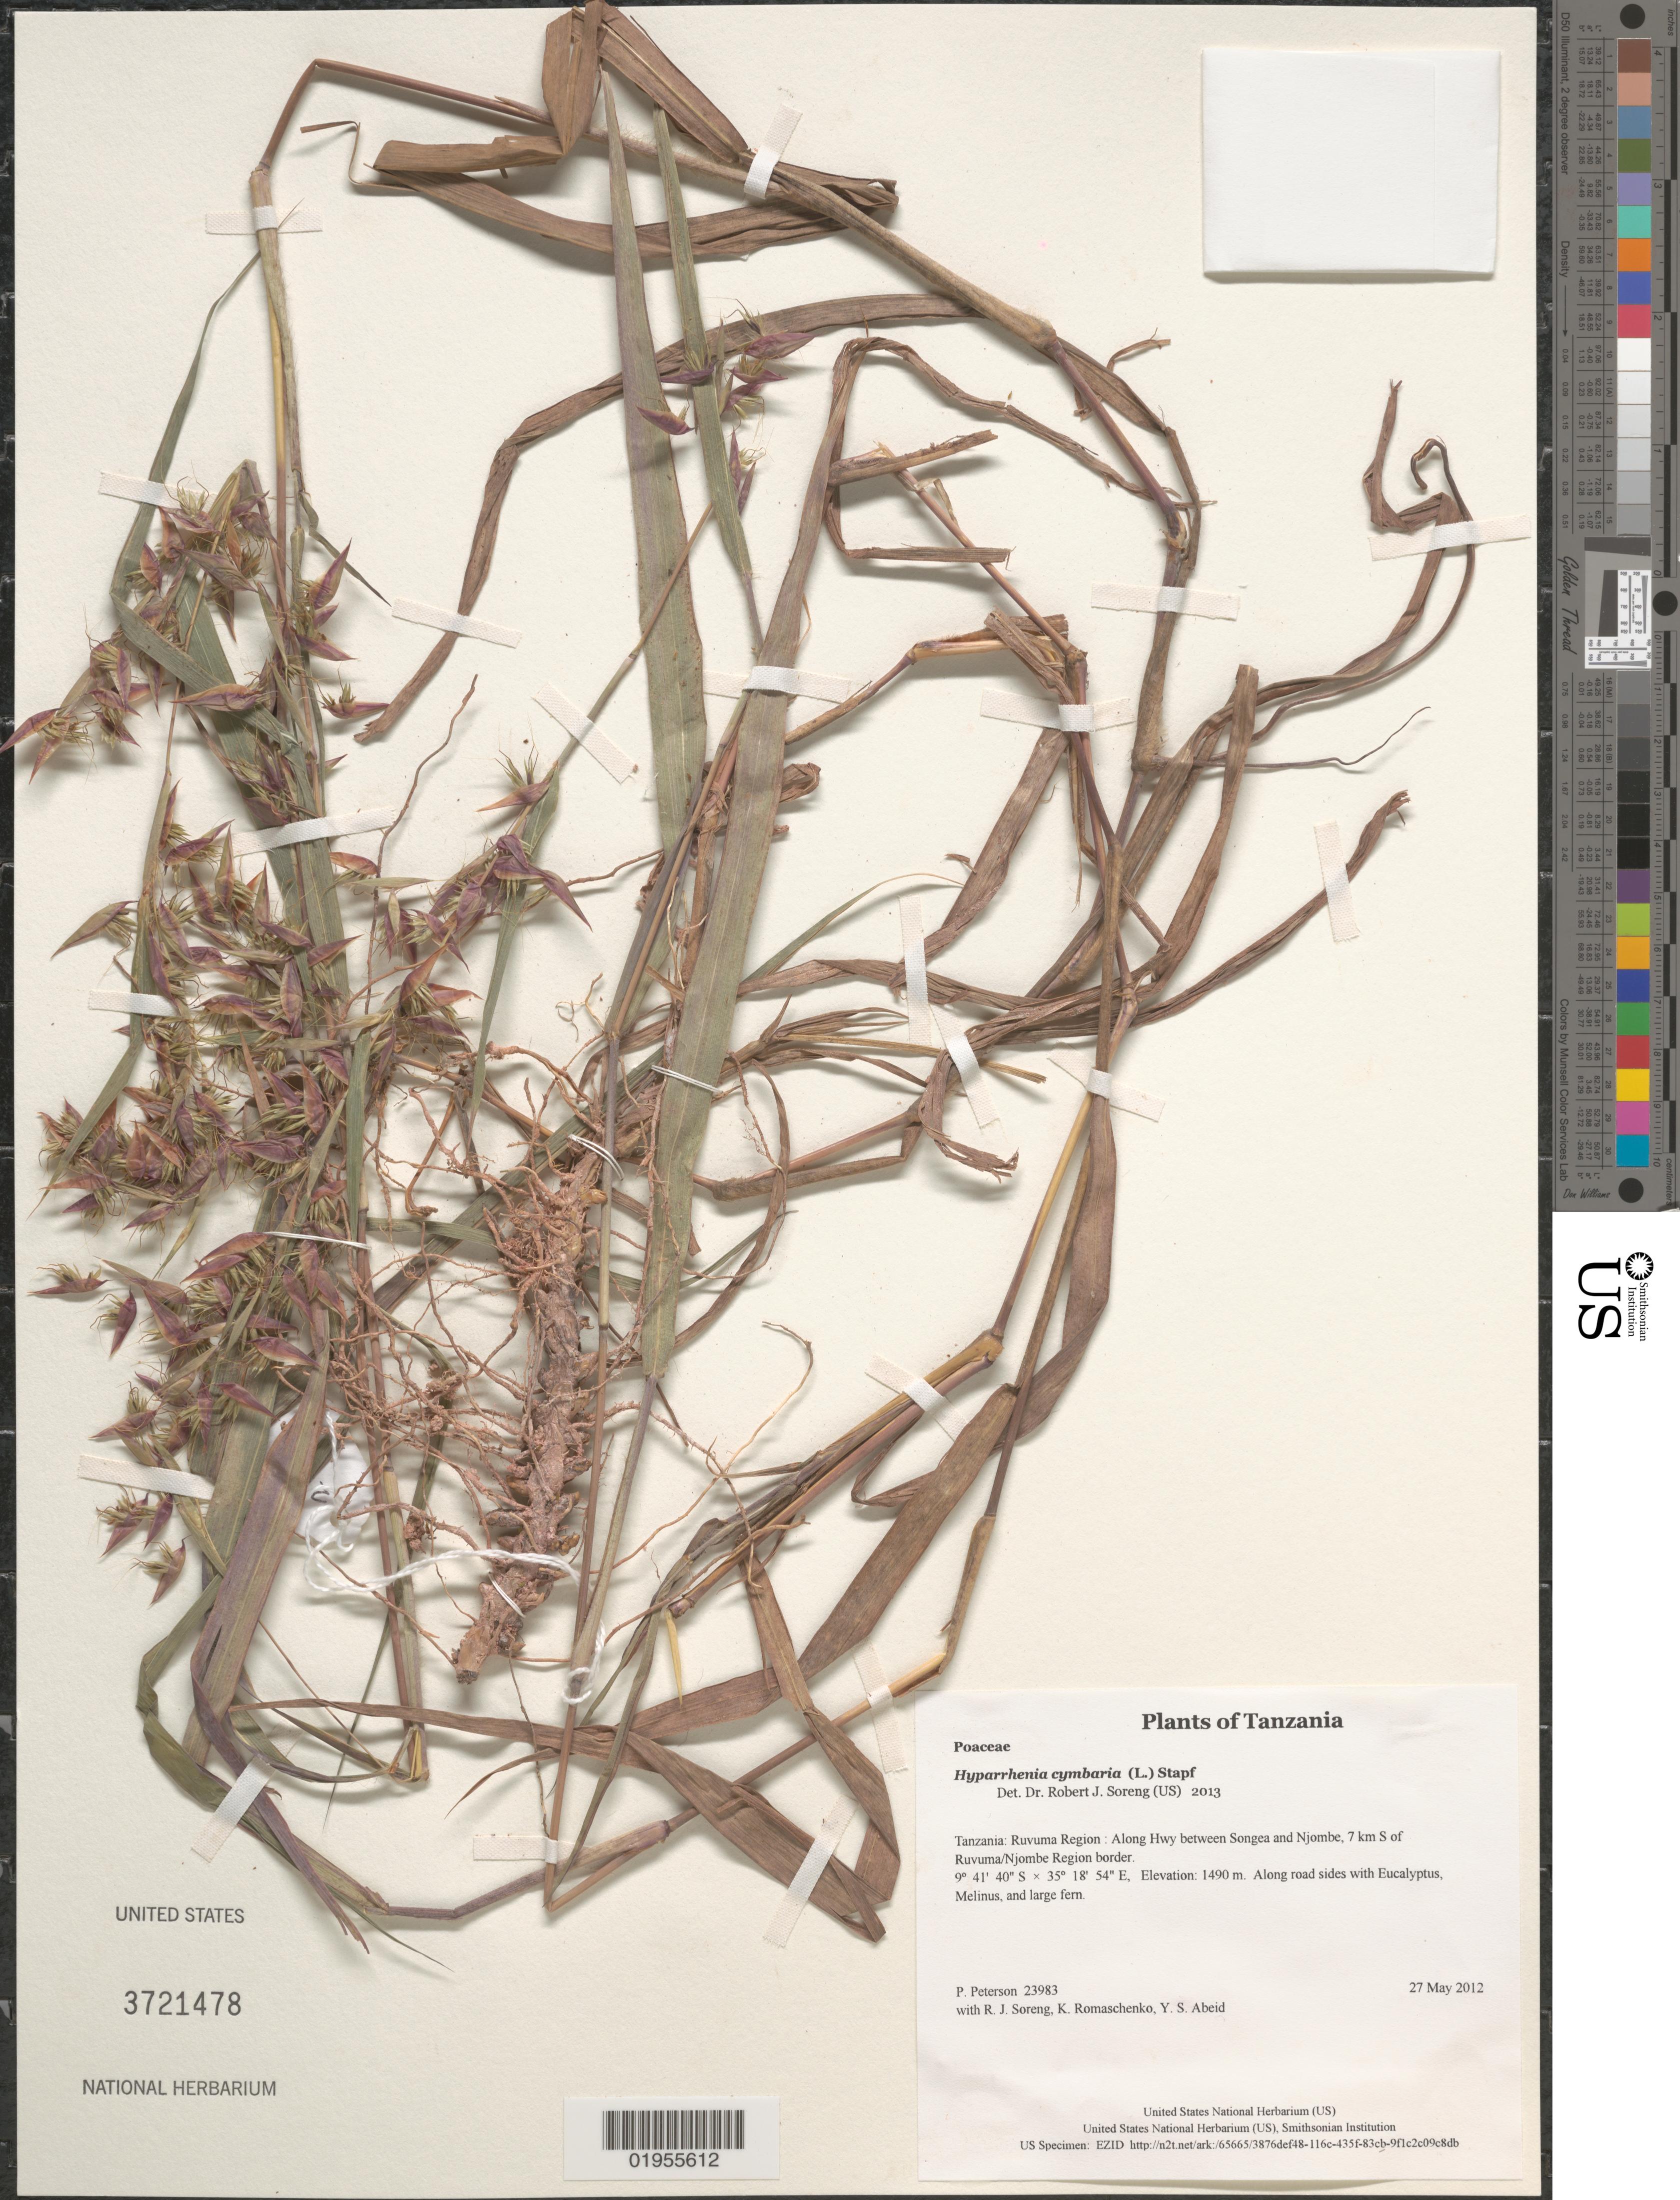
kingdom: Plantae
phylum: Tracheophyta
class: Liliopsida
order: Poales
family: Poaceae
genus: Hyparrhenia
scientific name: Hyparrhenia cymbaria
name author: (L.) Stapf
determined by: Soreng, Robert J., Research Associate (BOT), Smithsonian Institution - National Museum of Natural History (UNITED STATES)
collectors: P. M. Peterson, R. J. Soreng, K. Romaschenko & Y. Abeid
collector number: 23983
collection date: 2012-05-27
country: Tanzania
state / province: Ruvuma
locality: Along Hwy between Songea and Njombe, 7 km S of Ruvuma/Njombe Region border.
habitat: Along road sides with Eucalyptus, Melinus, and large fern.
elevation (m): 1490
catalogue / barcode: US 3721478